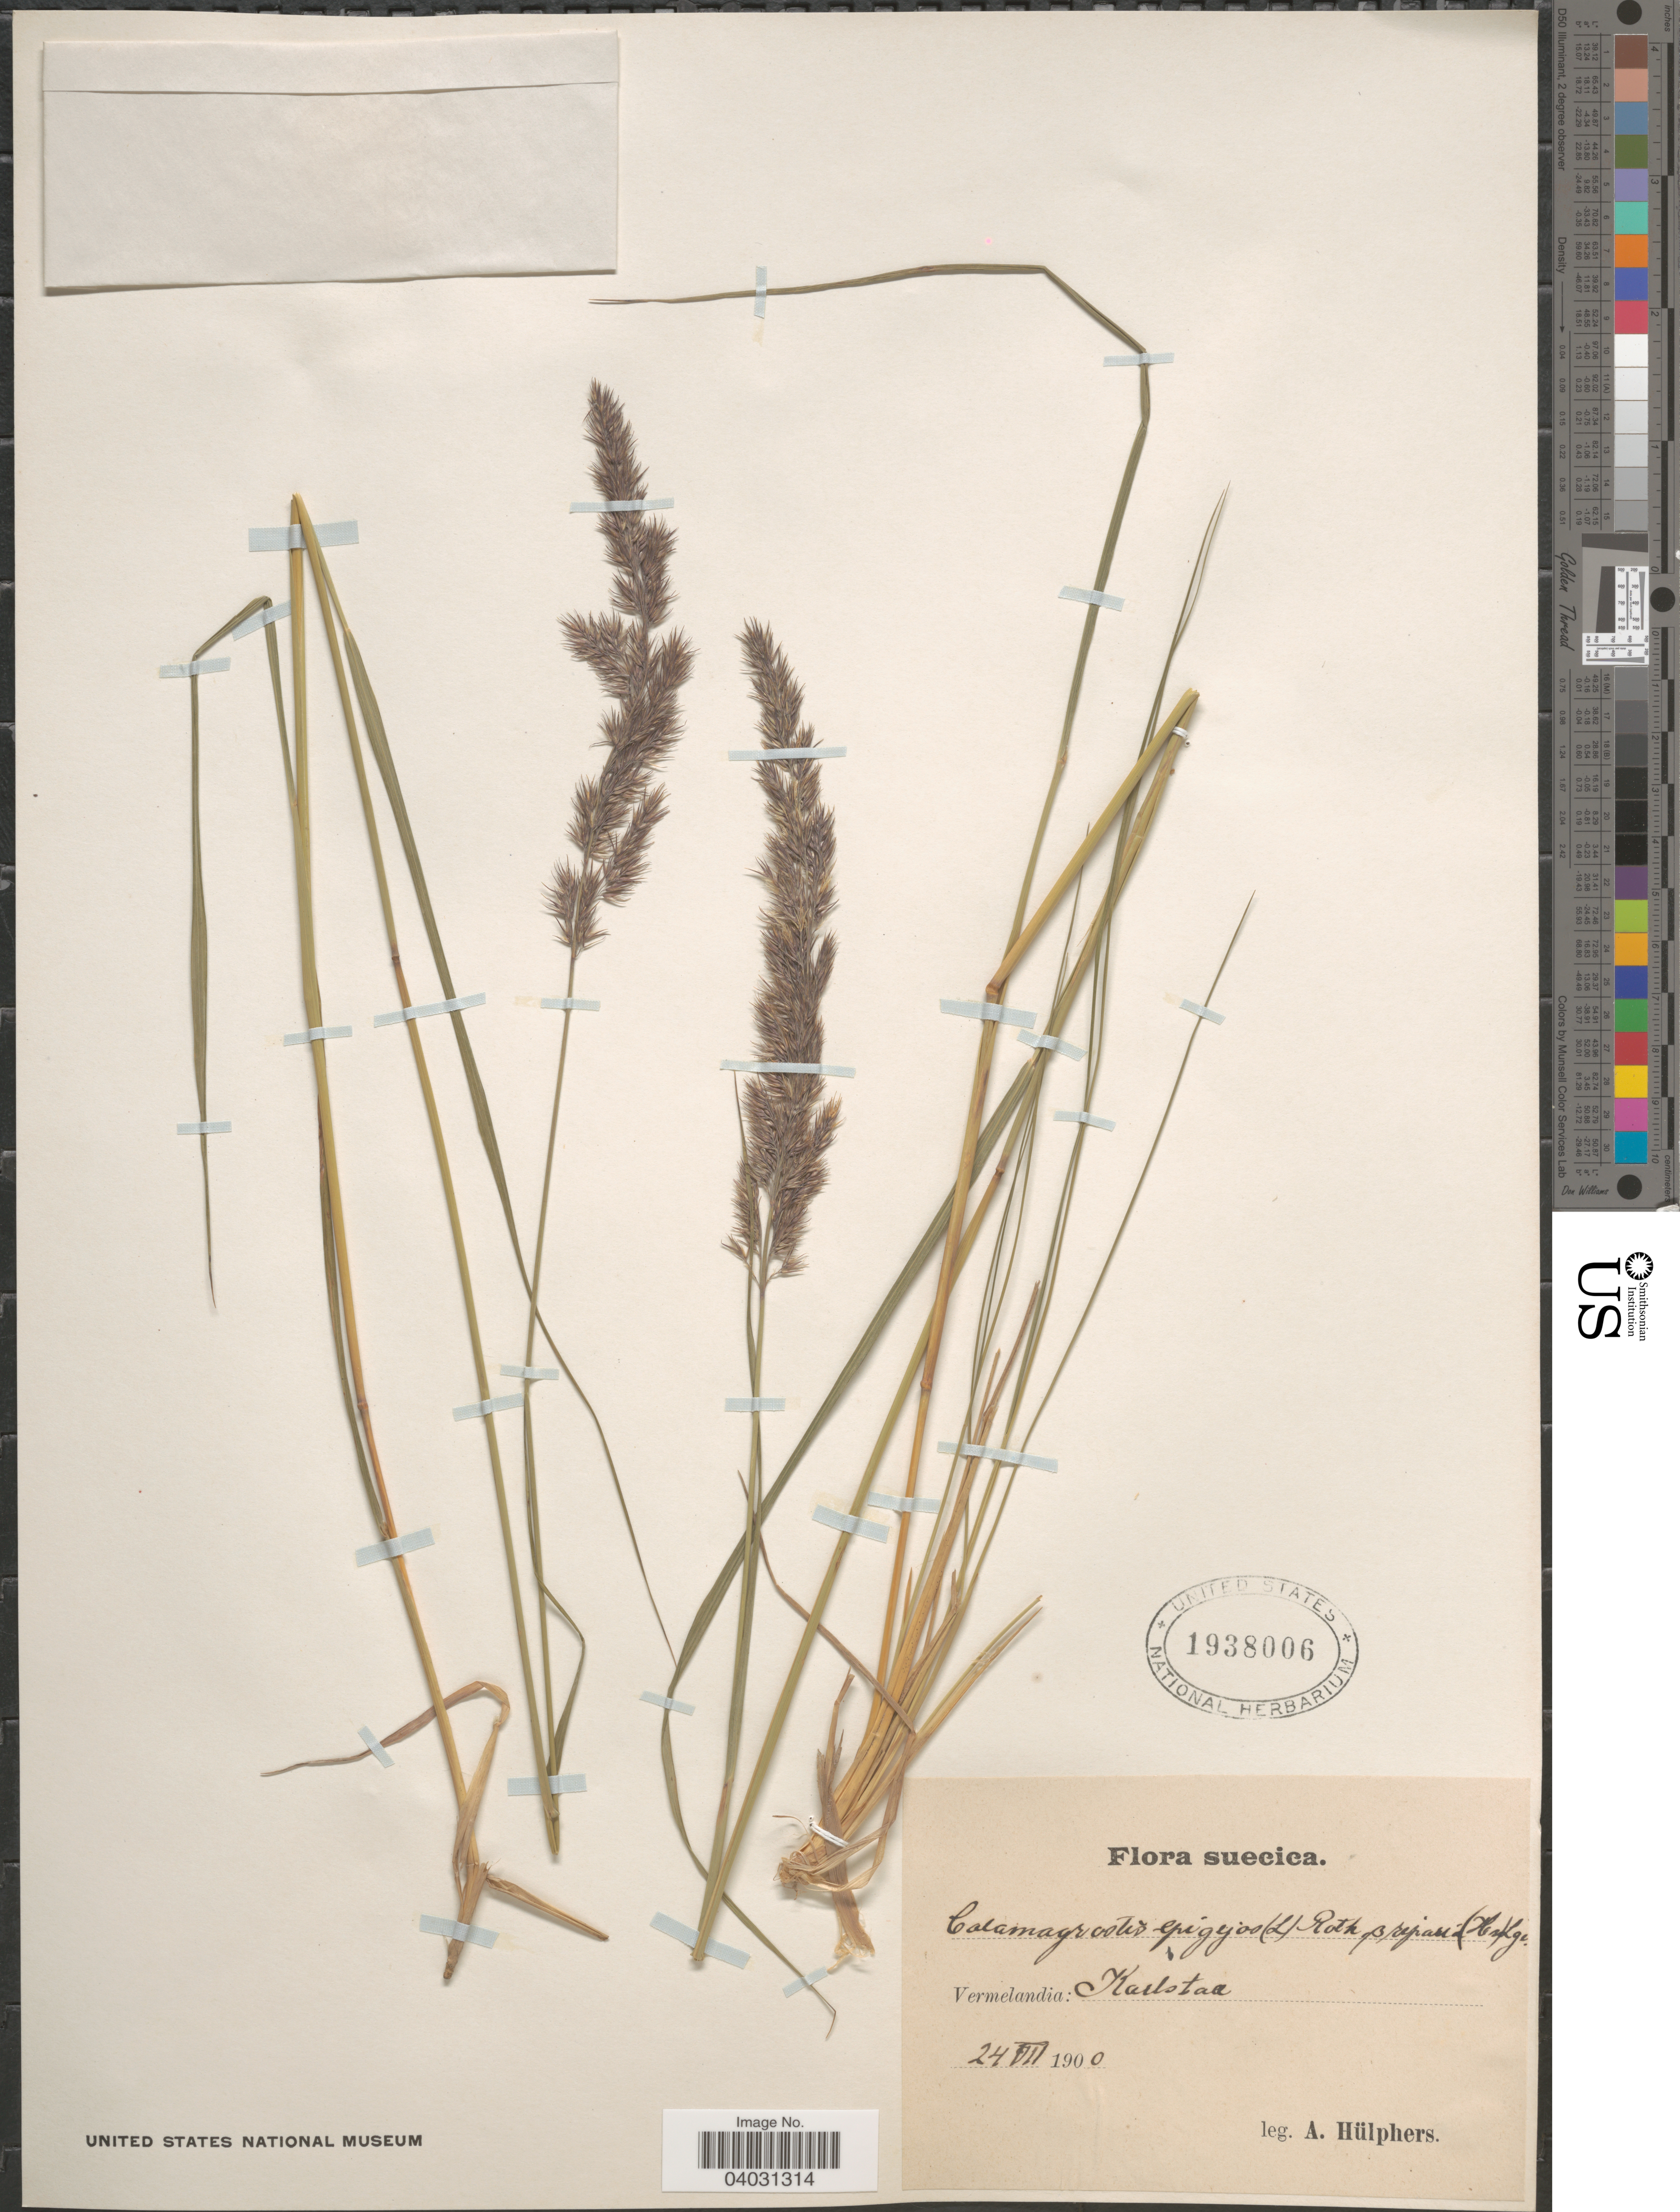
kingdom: Plantae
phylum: Tracheophyta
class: Liliopsida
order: Poales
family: Poaceae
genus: Calamagrostis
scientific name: Calamagrostis epigeios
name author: (L.) Roth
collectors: A. Hülphers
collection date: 1900-07-24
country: Sweden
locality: Suecica. Vermelandia: Karlstad.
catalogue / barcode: US 1938006